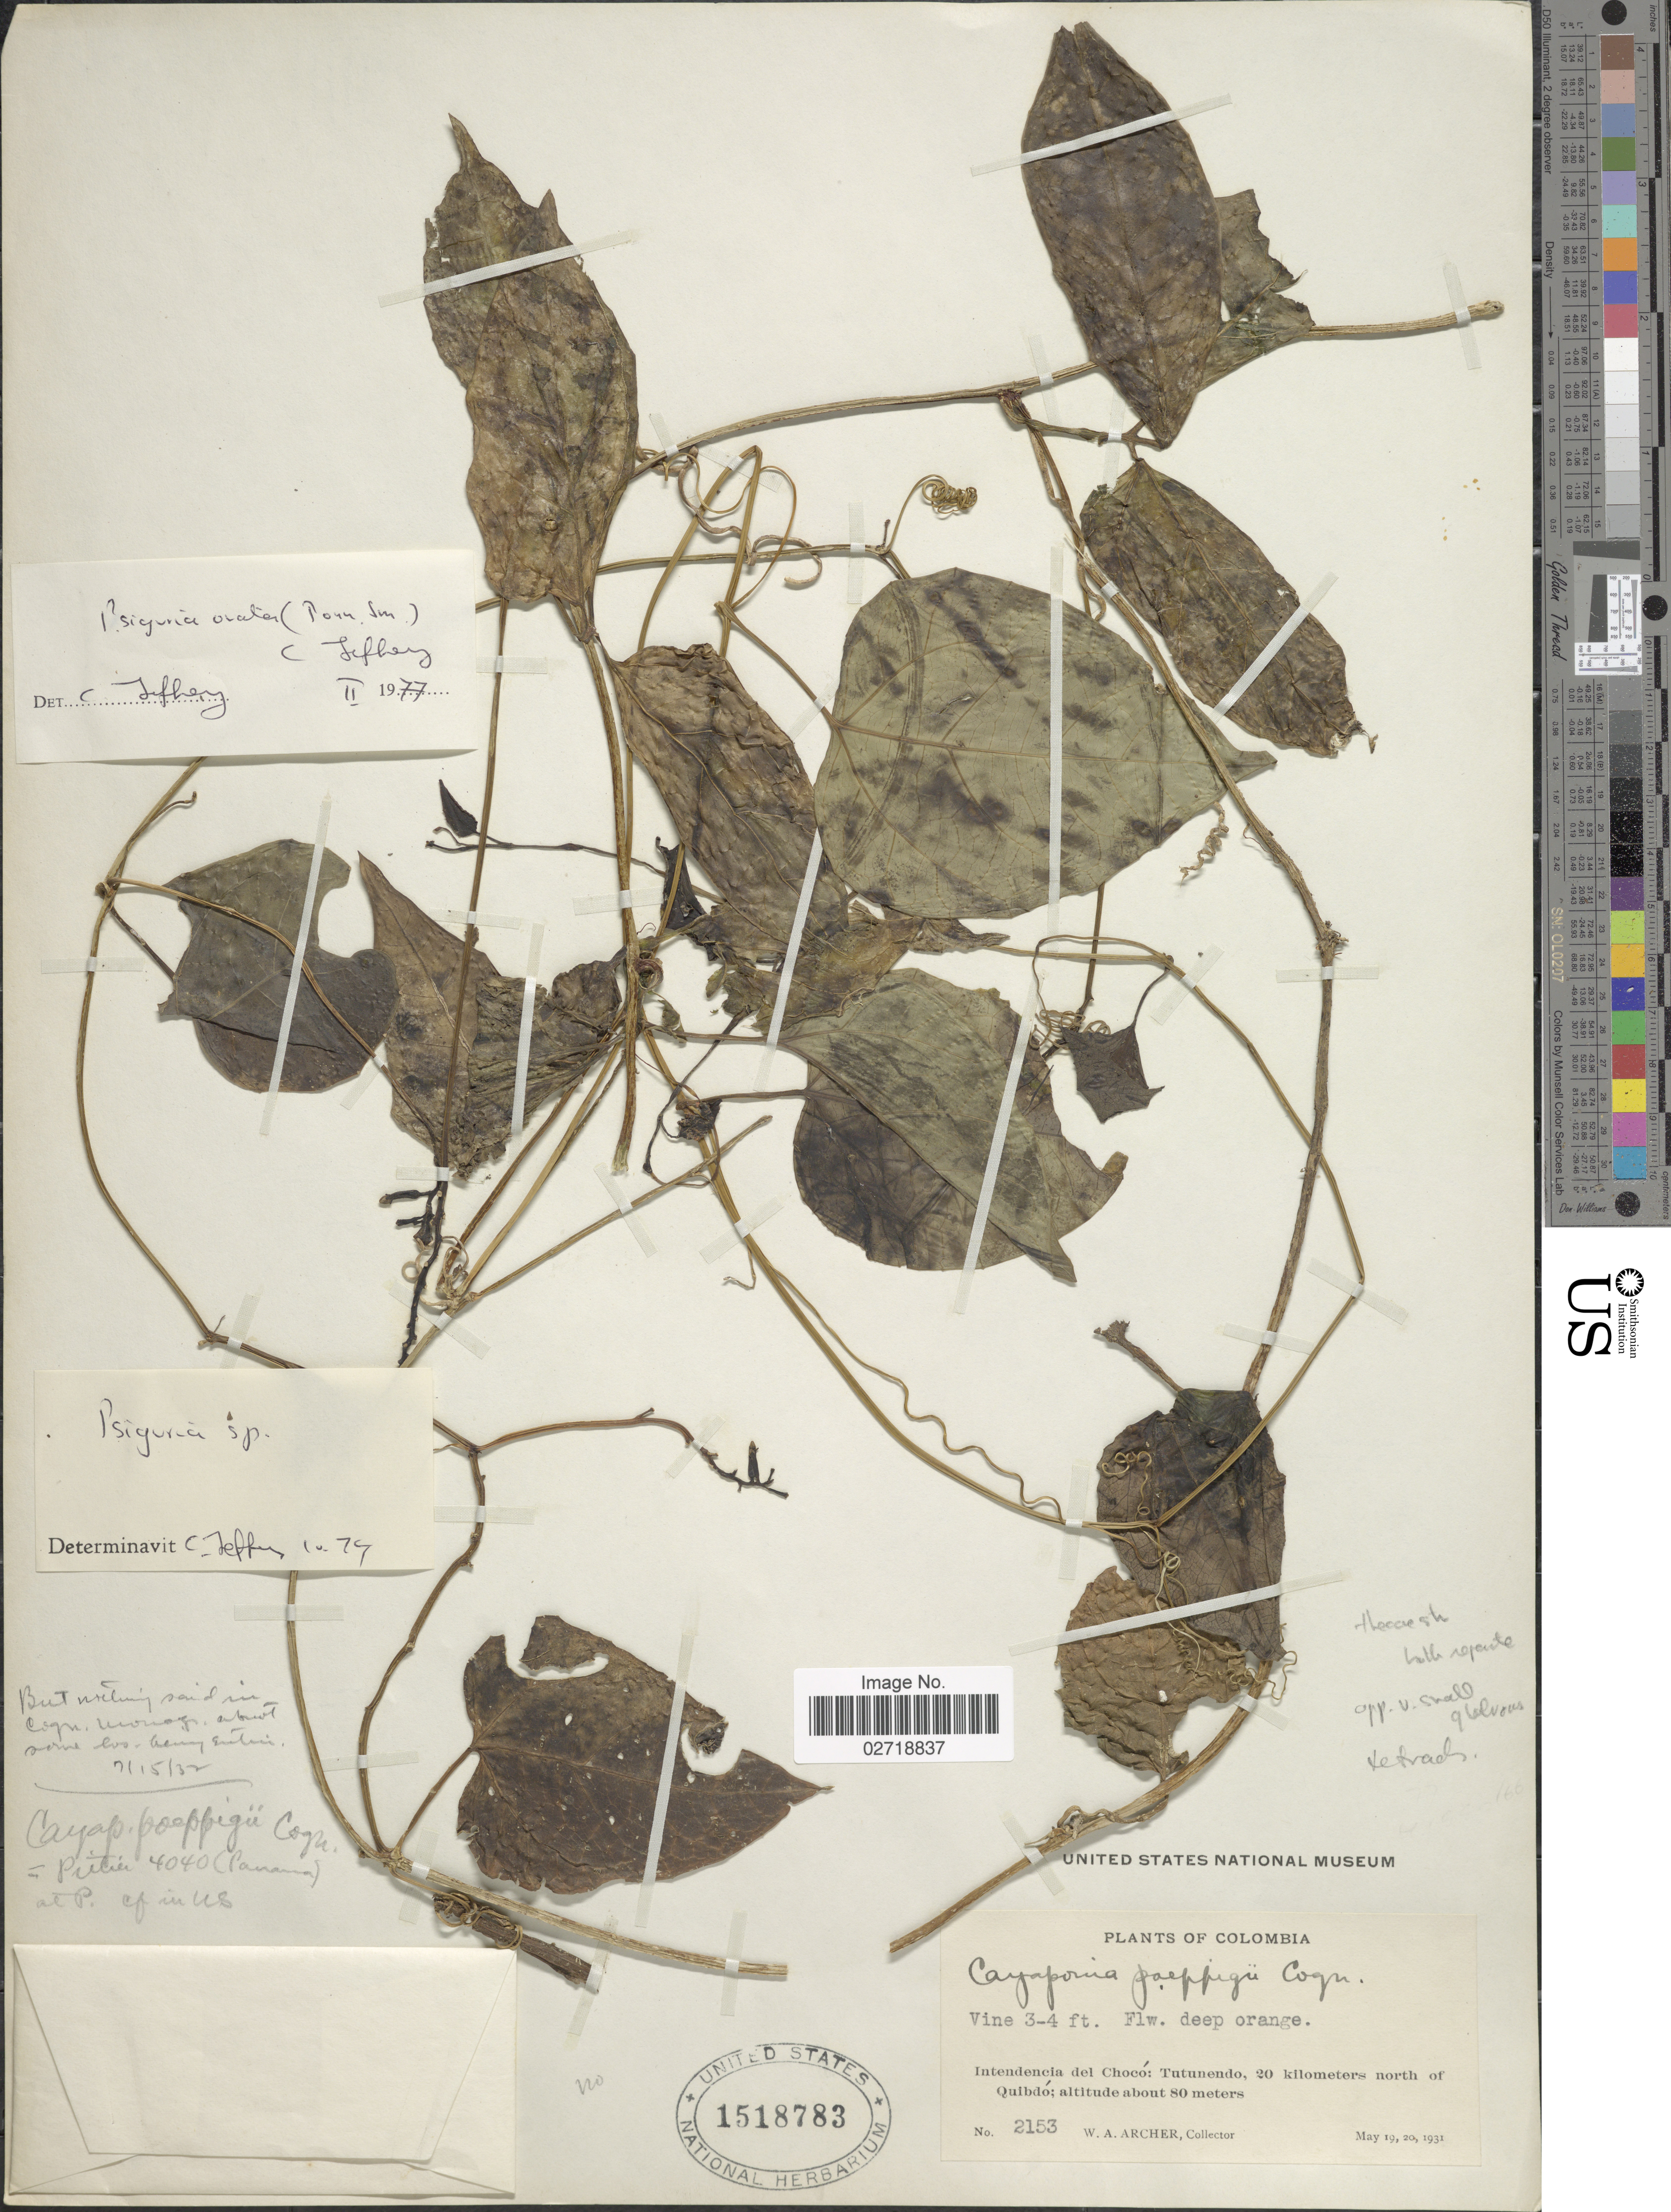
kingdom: Plantae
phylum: Tracheophyta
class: Magnoliopsida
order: Cucurbitales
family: Cucurbitaceae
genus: Psiguria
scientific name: Psiguria ovata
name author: (Donn. Sm.) C. Jeffrey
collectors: W. A. Archer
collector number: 2153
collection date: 1931-05-19/1931-05-20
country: Colombia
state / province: Chocó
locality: Tutunendo, 20 kilometers north of Quibdo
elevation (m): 80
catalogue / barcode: US 1518783